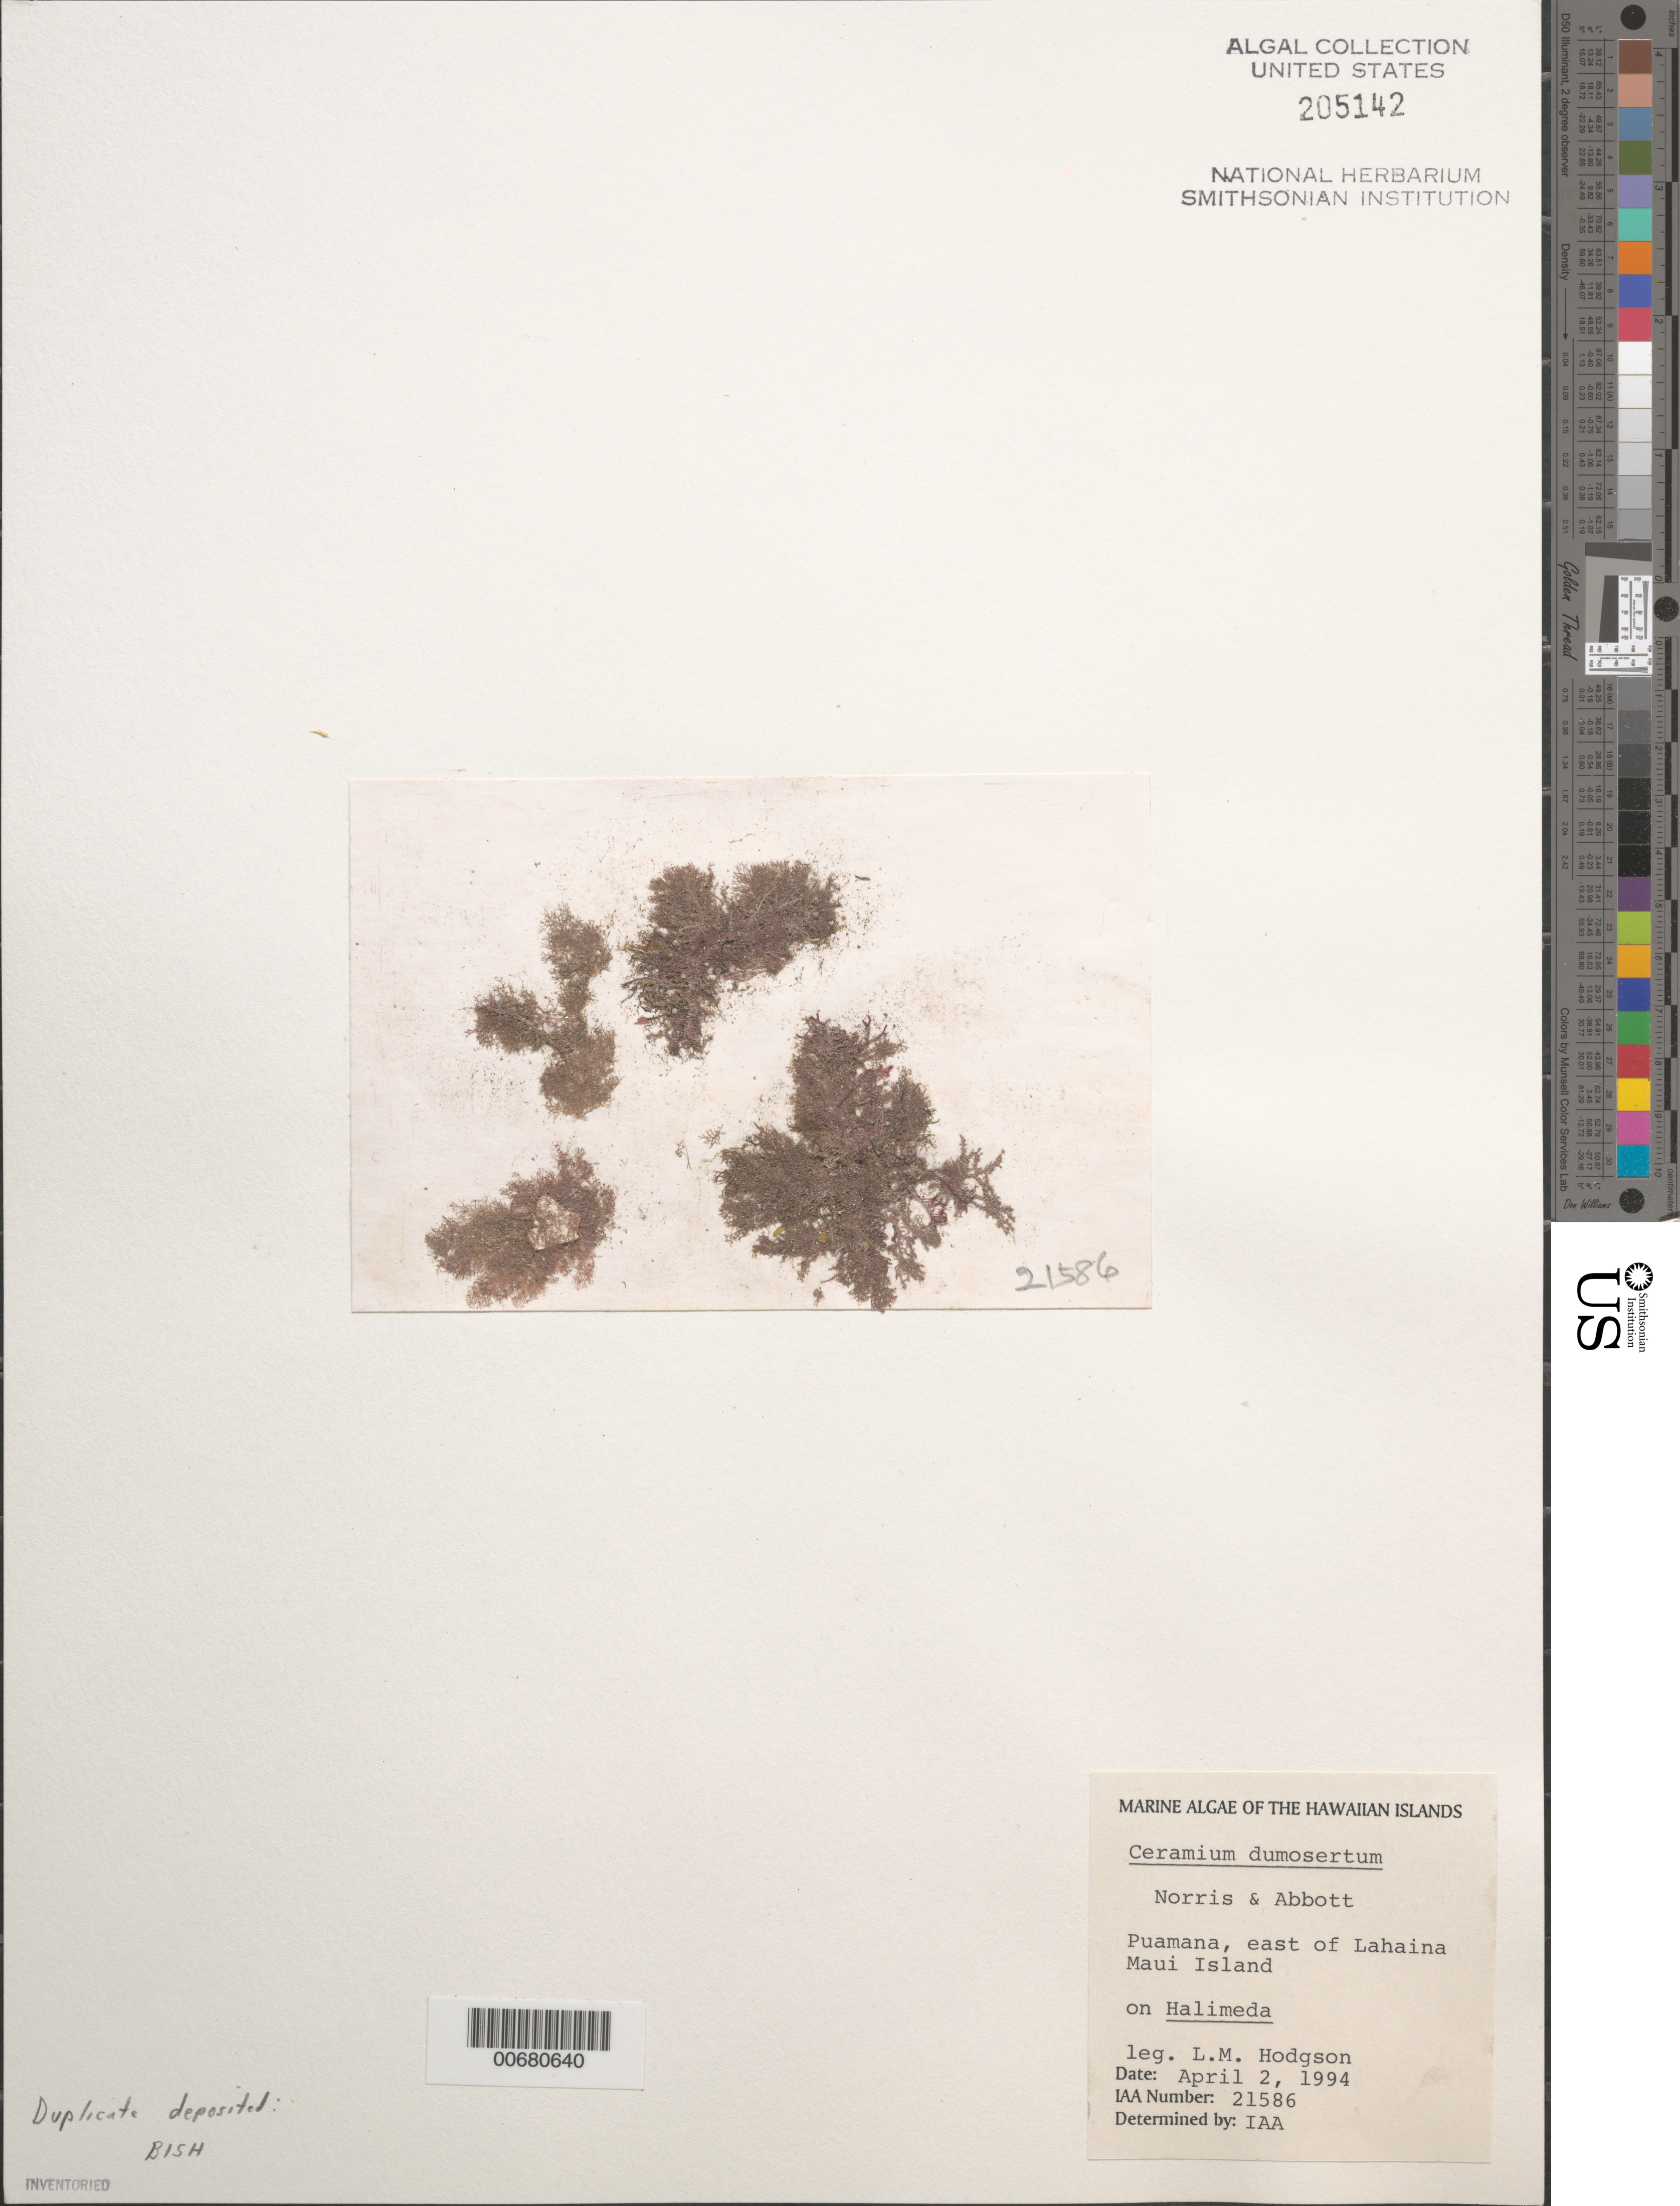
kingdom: Plantae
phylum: Rhodophyta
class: Florideophyceae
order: Ceramiales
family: Ceramiaceae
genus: Ceramium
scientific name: Ceramium dumosertum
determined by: Abbott, Isabella A.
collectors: L. M. Hodgson et al.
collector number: IAA 21586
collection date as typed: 02 Apr 1994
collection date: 1994-04-02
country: United States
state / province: Hawaii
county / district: Maui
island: Maui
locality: Puamana, east of Lahaina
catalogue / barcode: US 205142